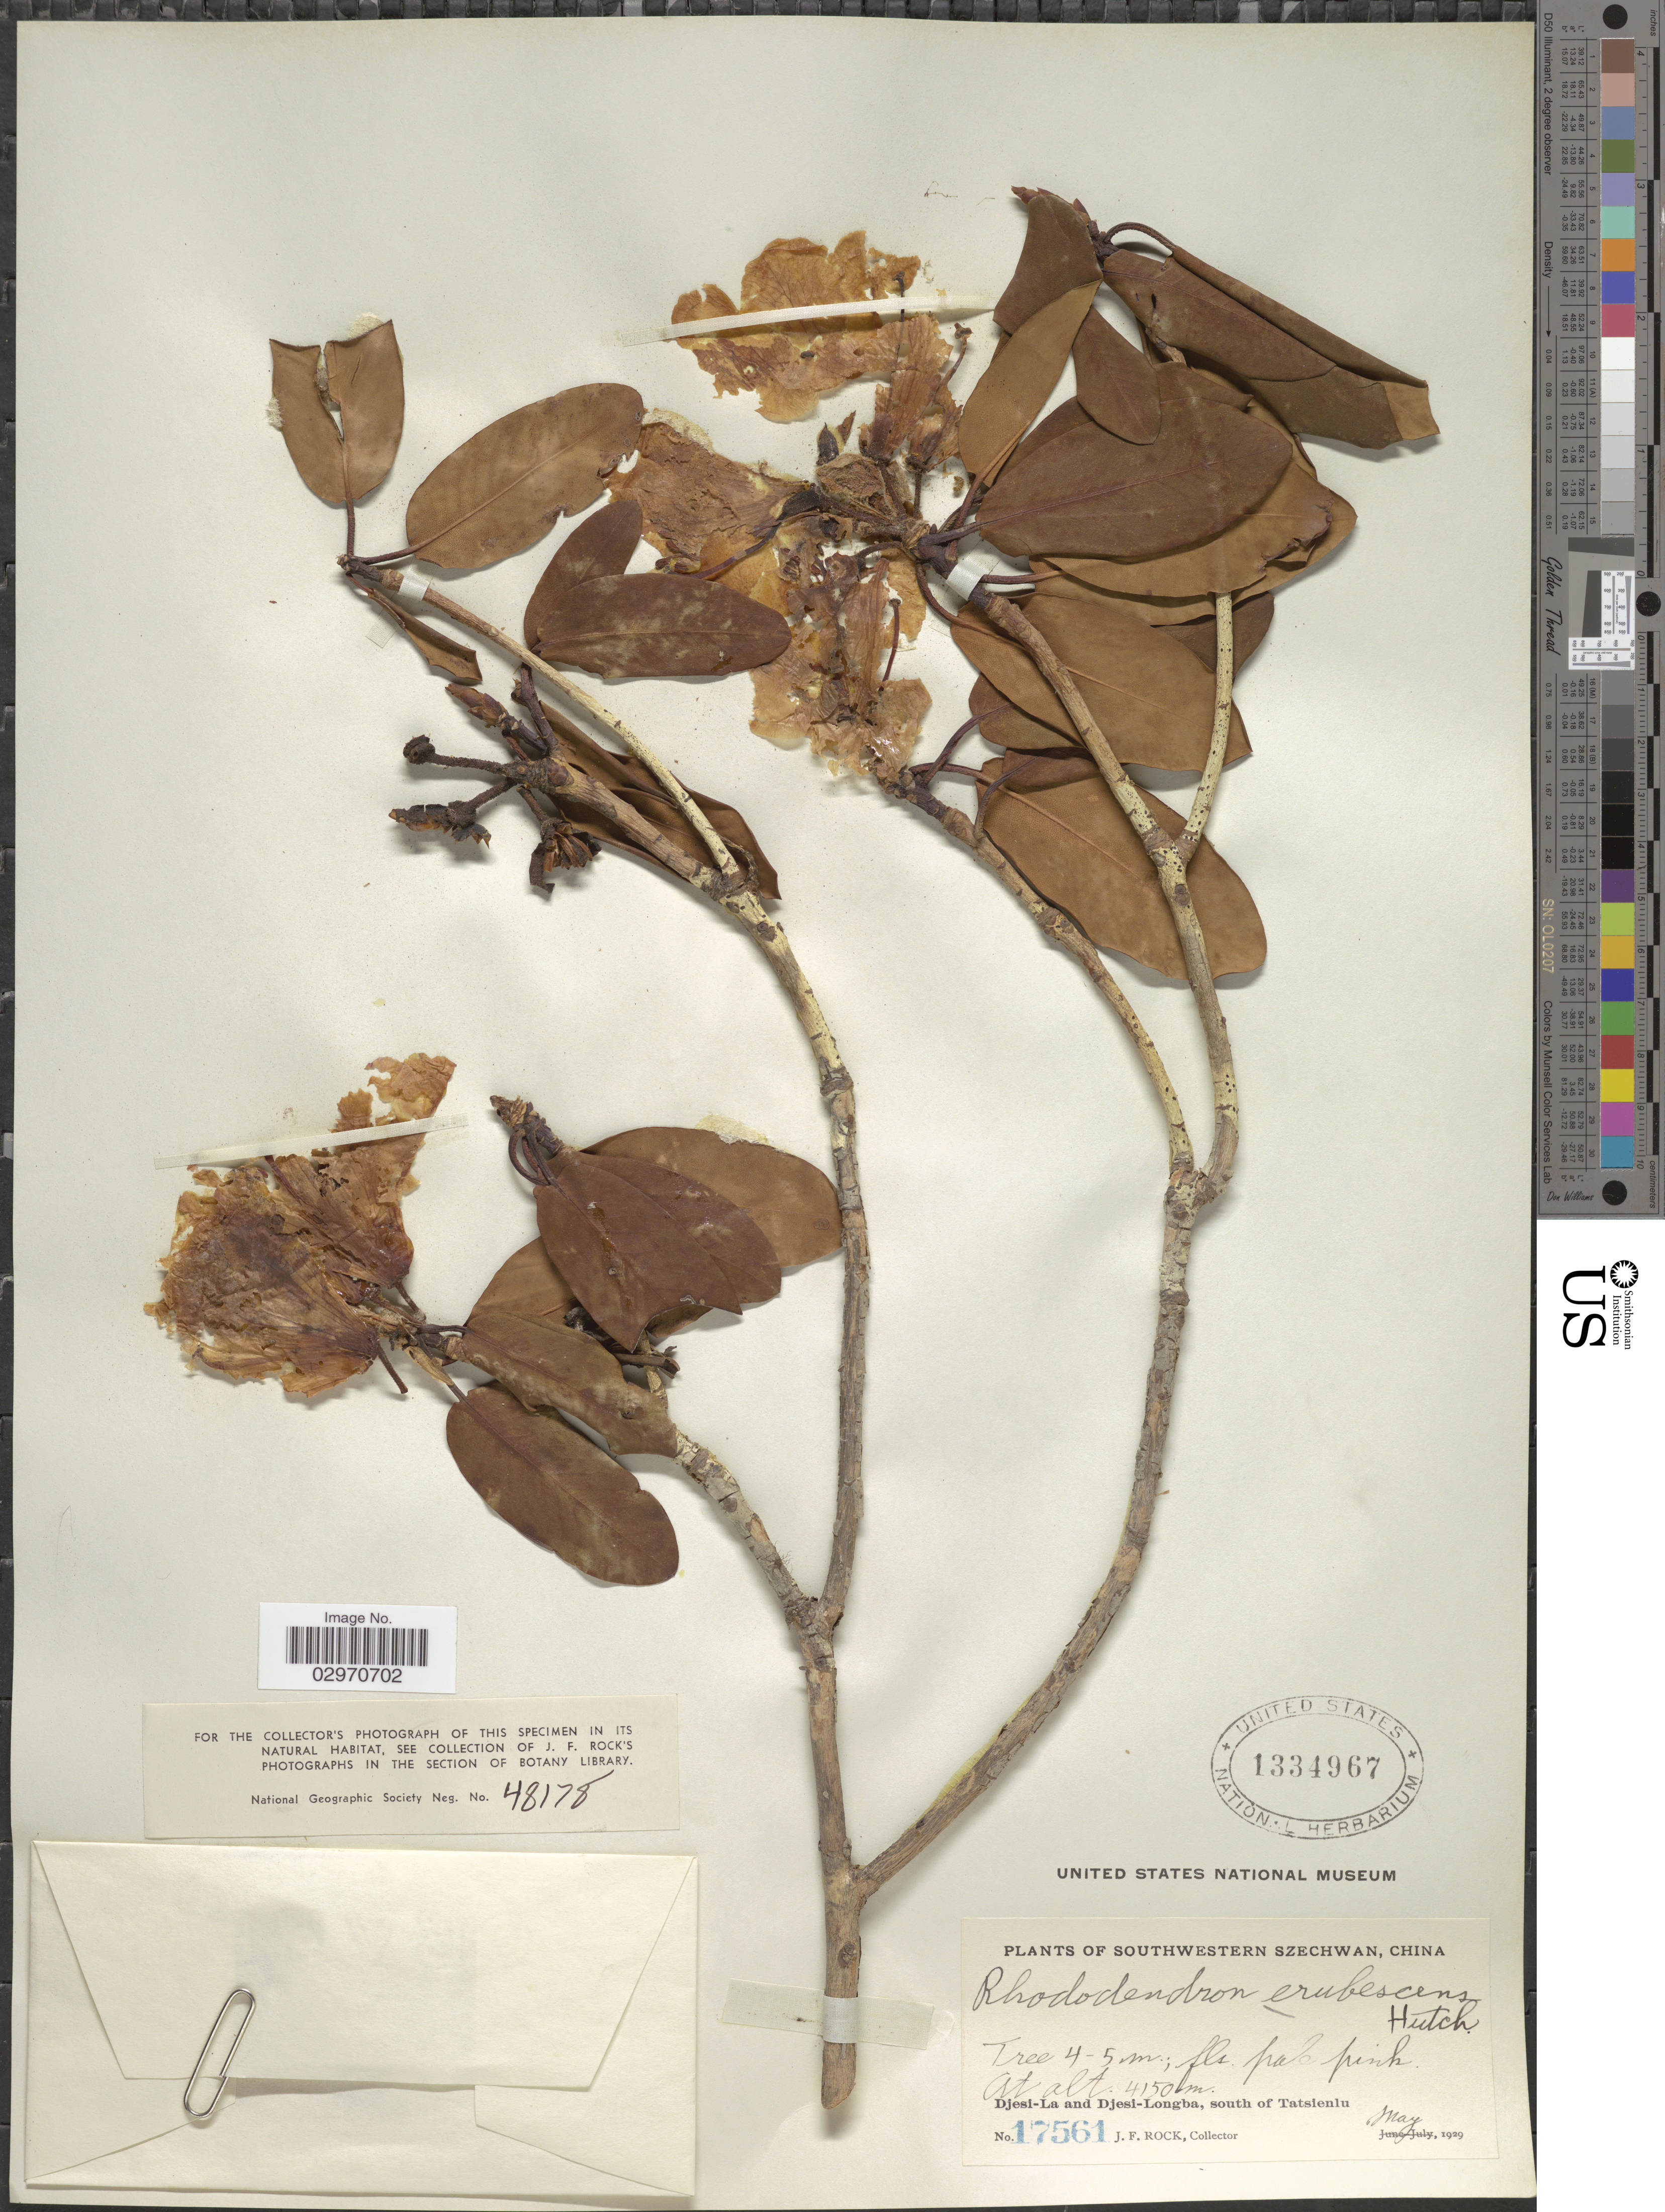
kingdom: Plantae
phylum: Tracheophyta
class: Magnoliopsida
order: Ericales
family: Ericaceae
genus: Rhododendron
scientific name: Rhododendron erubescens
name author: Hutch.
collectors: J. Rock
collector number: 17561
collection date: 1929-05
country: China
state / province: Sichuan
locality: Southwestern Szechwan. Djesi-La and Djesi-Longba, south of Tatsienlu.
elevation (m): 4150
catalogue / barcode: US 1334967